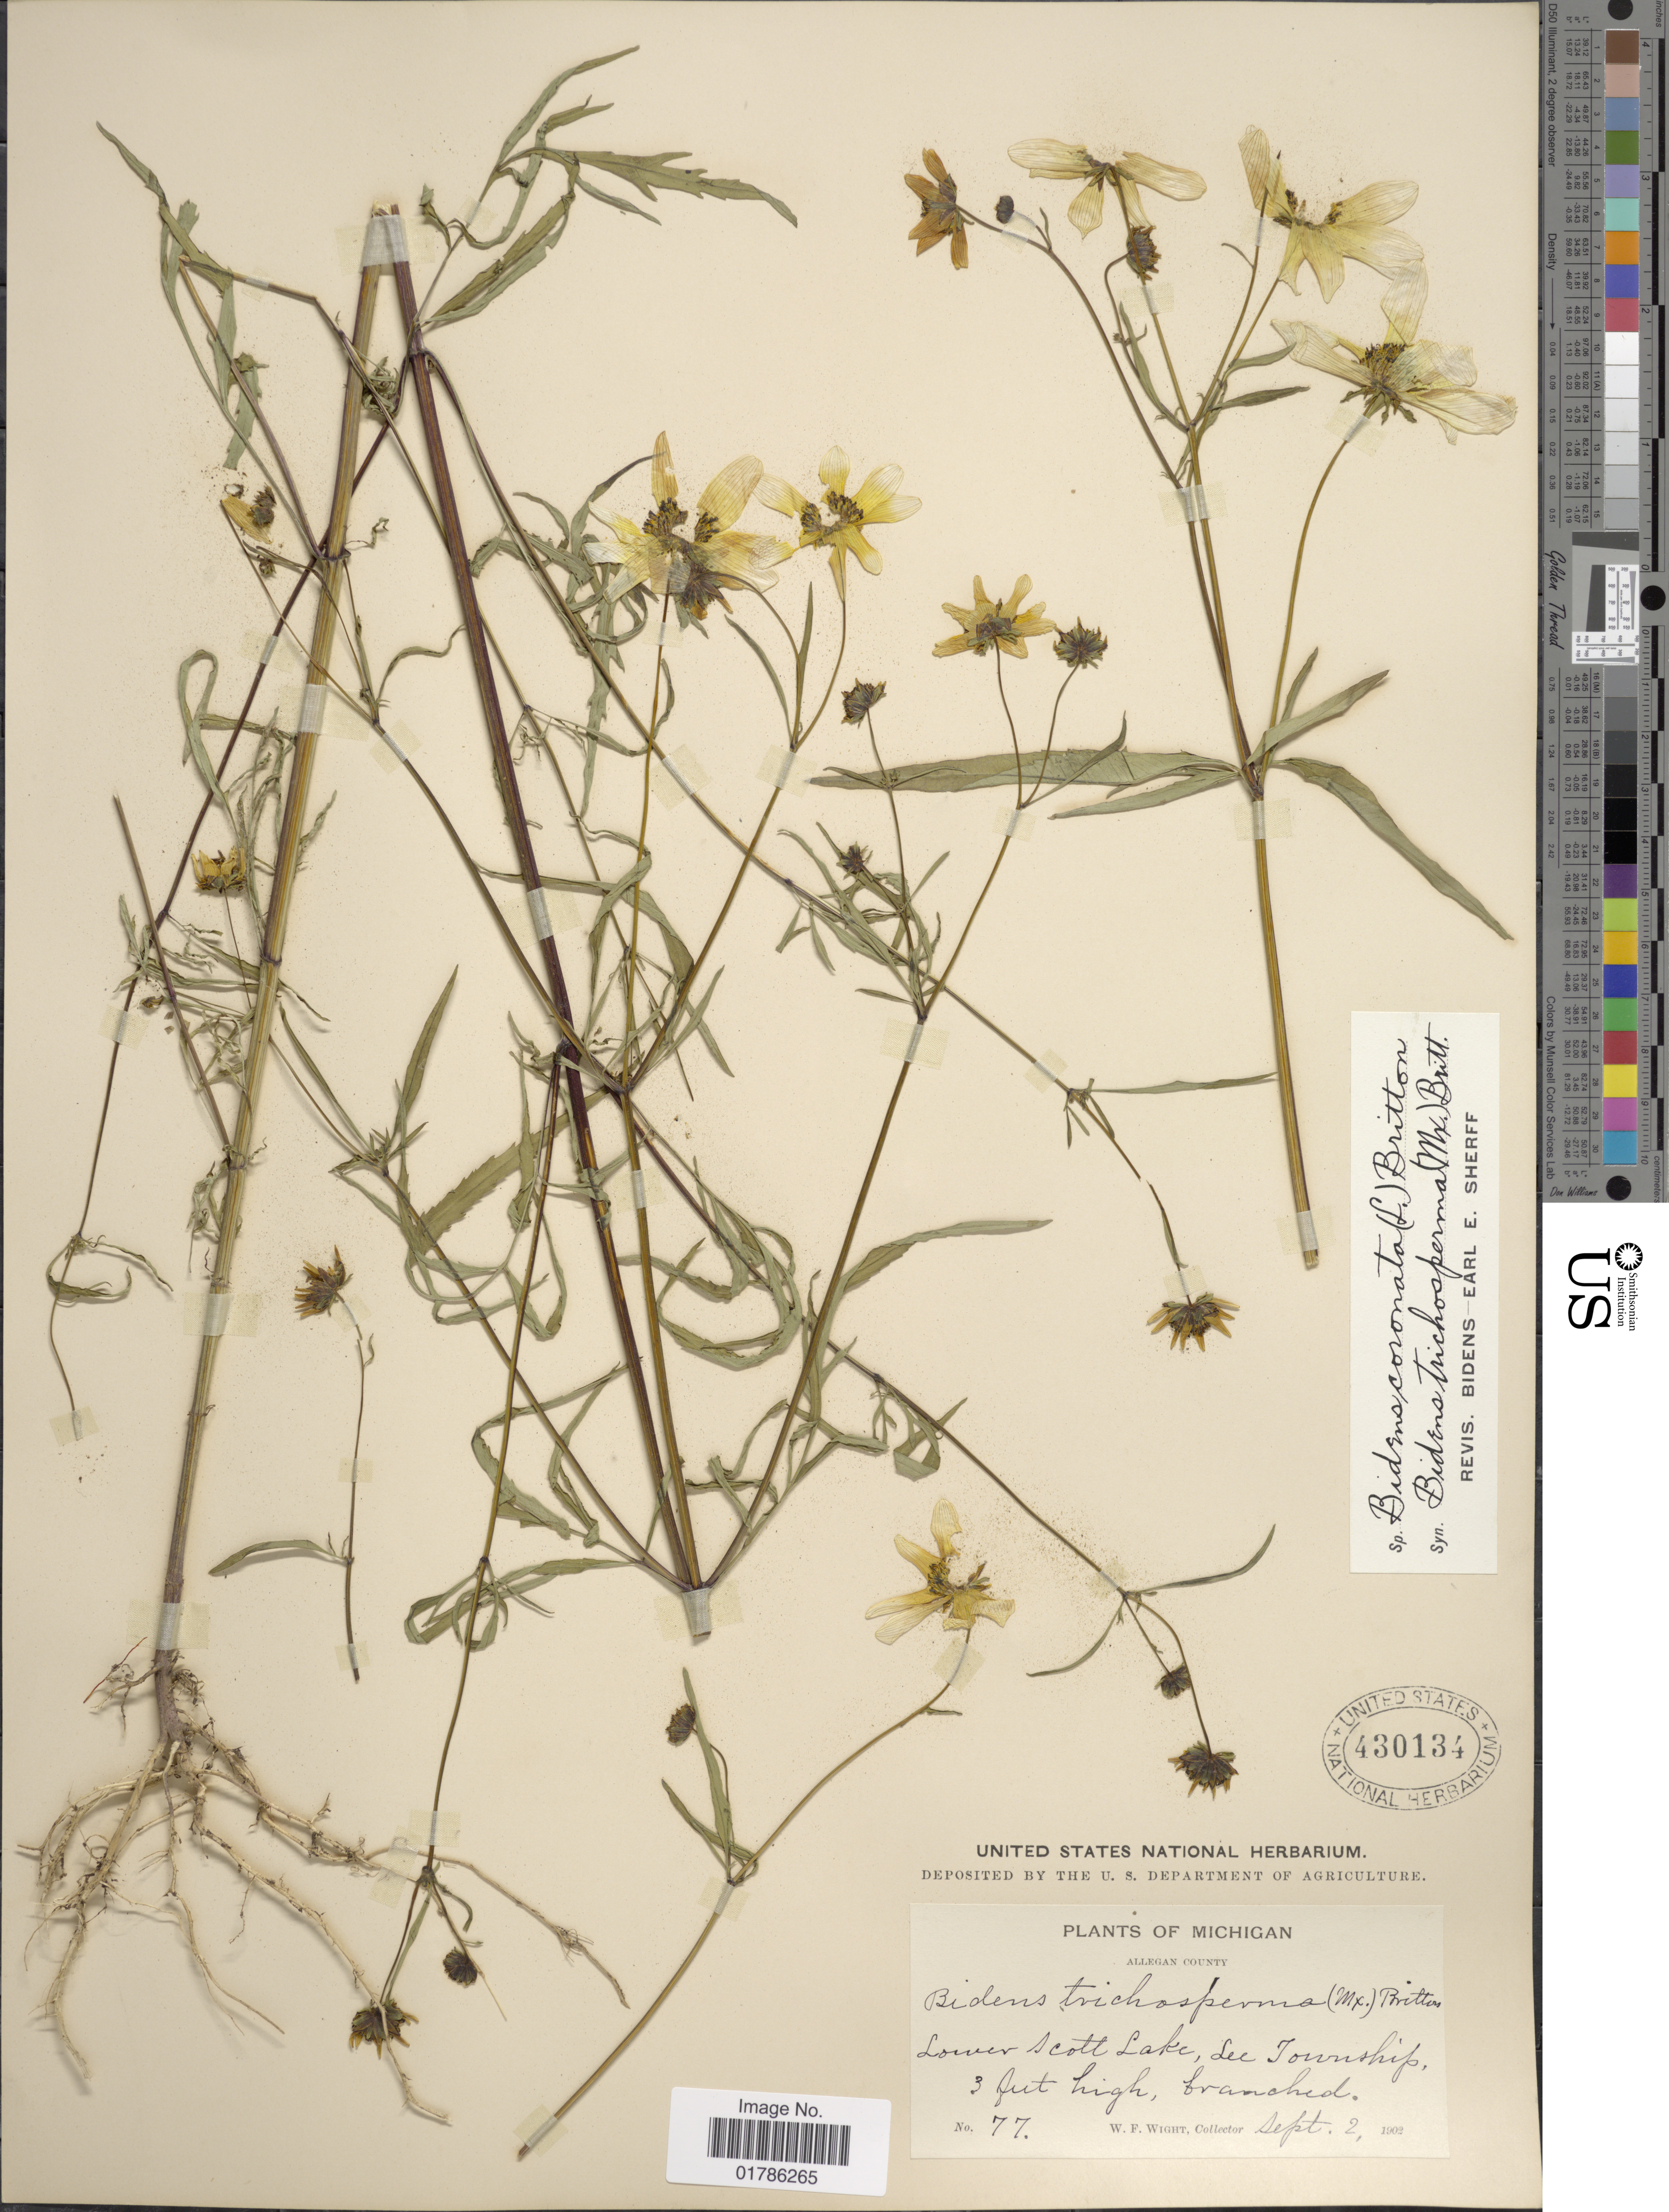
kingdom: Plantae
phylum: Tracheophyta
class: Magnoliopsida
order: Asterales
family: Asteraceae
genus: Bidens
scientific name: Bidens coronata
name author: (L.) Britton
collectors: W. Wight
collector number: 77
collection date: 1902-09-02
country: United States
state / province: Michigan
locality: Allegan County, Lower Scott Lake, Lec Township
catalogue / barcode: US 430134